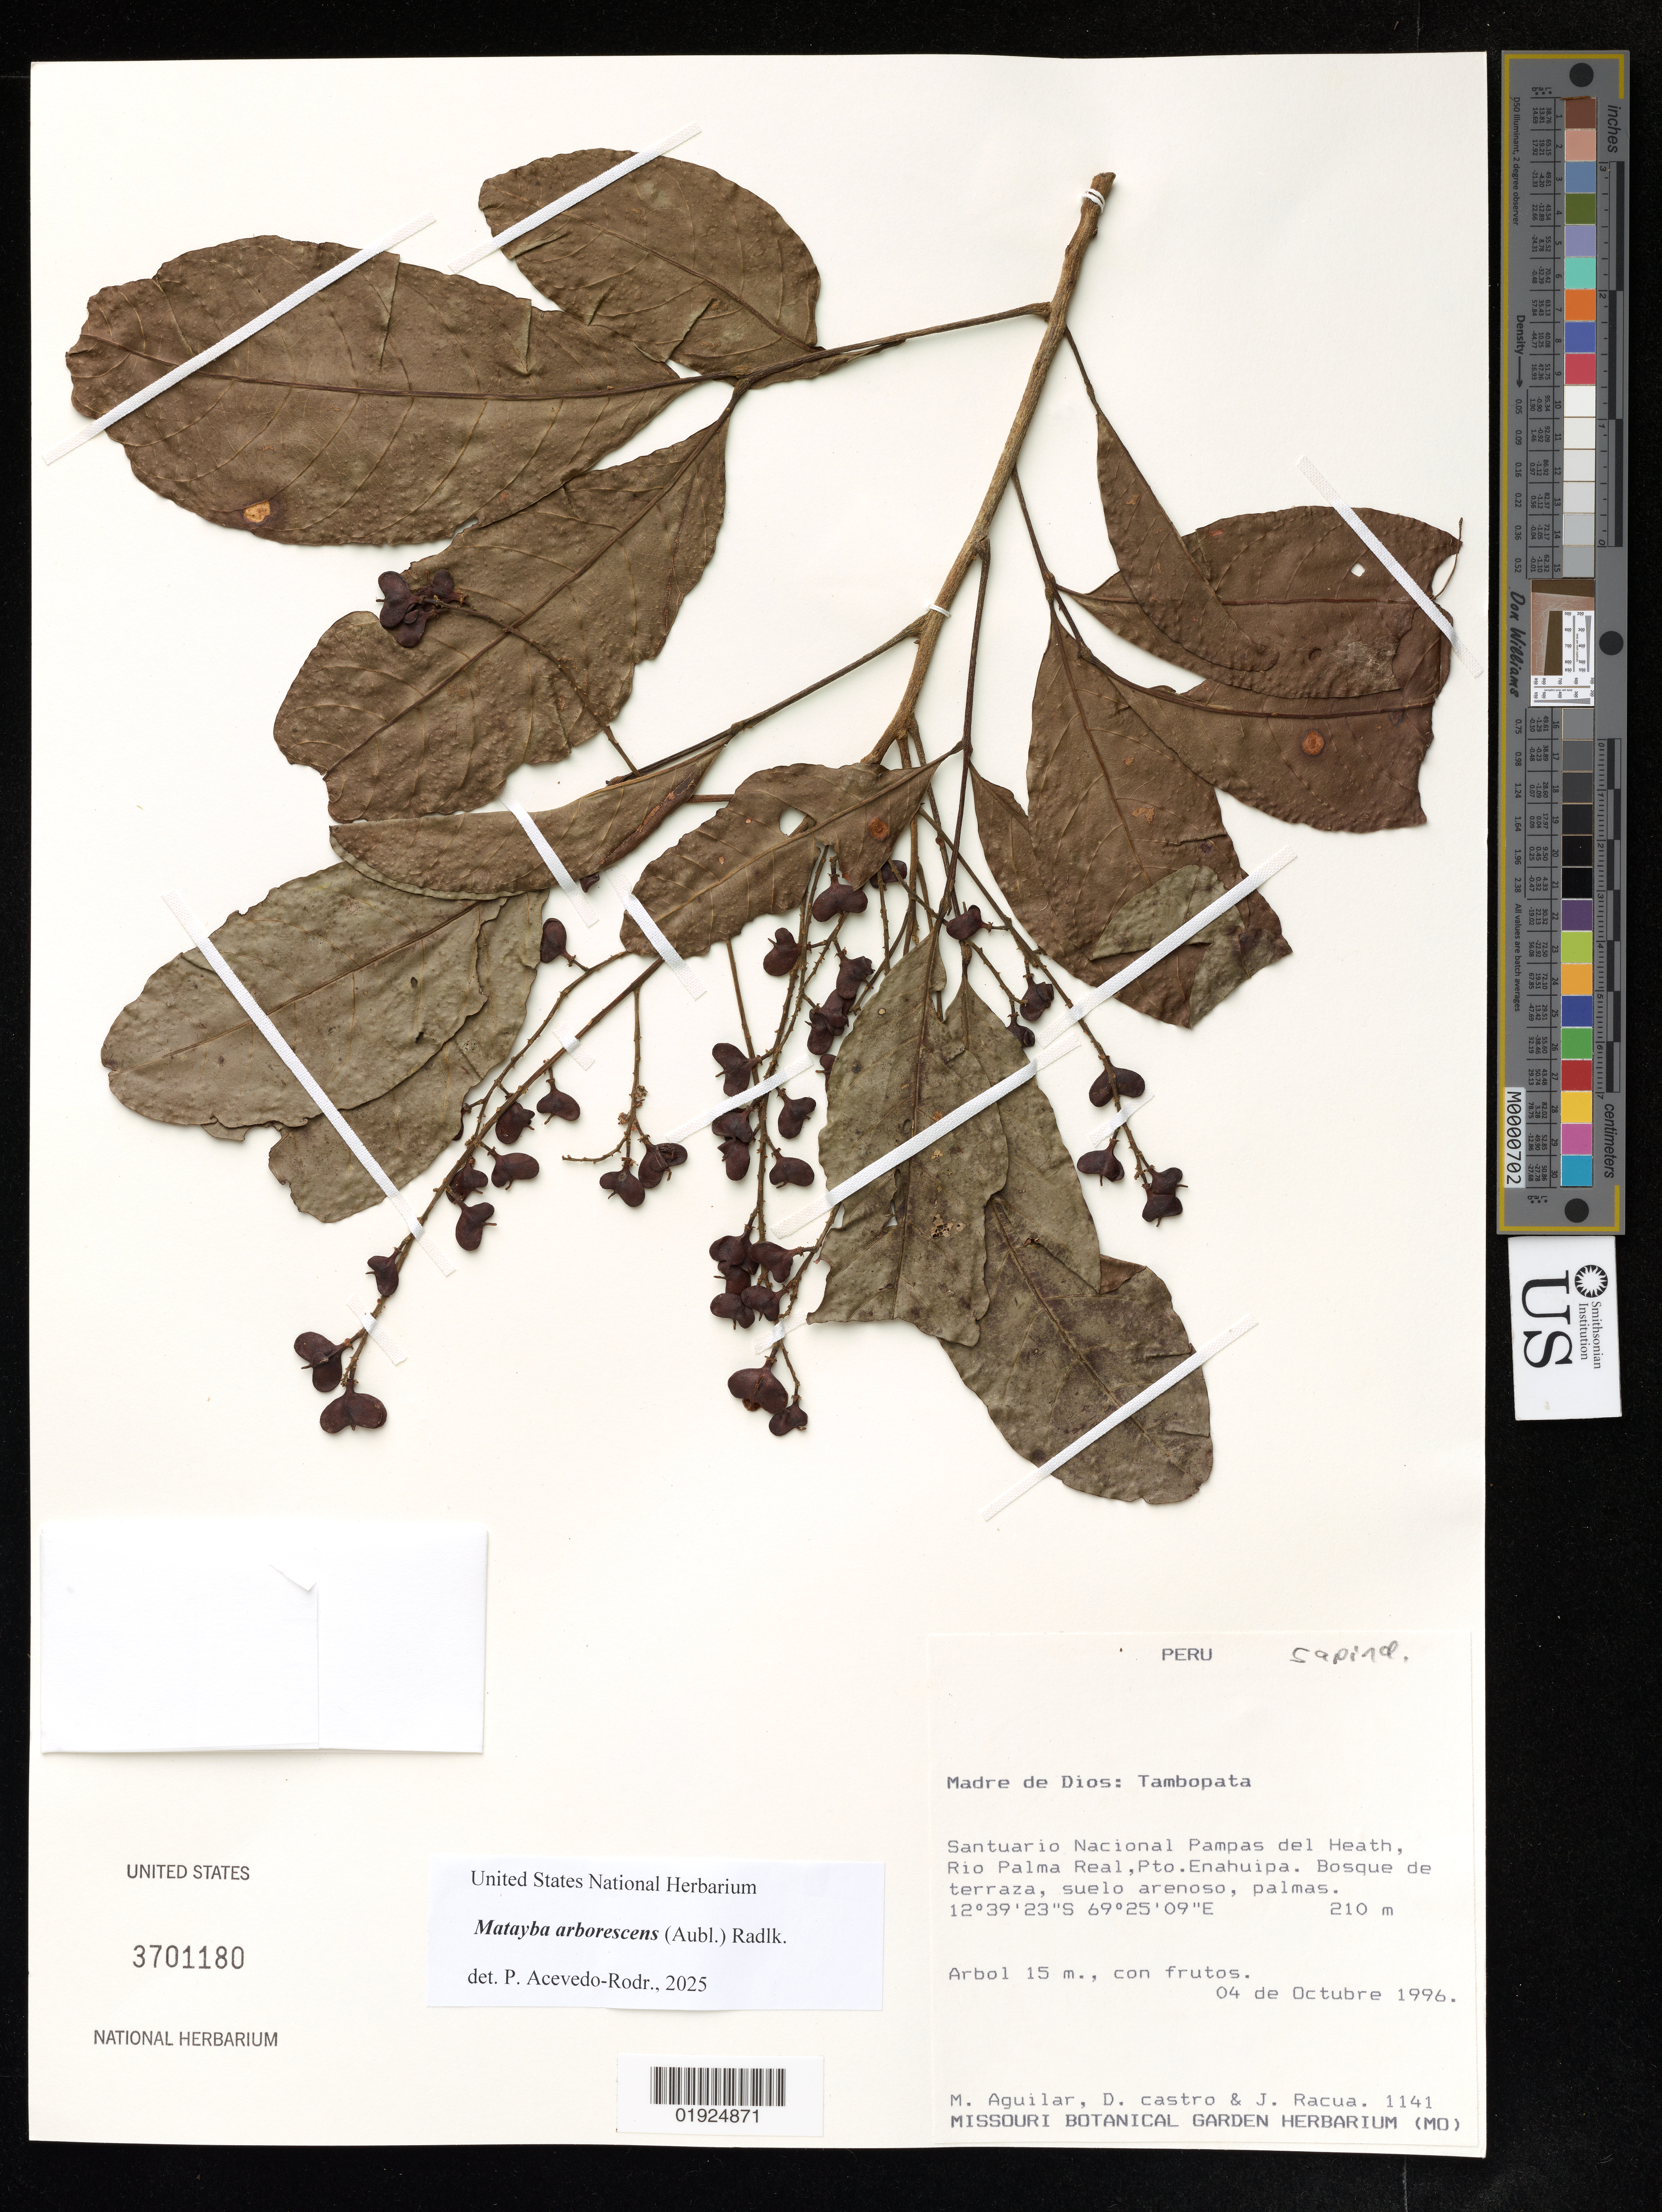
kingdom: Plantae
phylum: Tracheophyta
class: Magnoliopsida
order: Sapindales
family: Sapindaceae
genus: Matayba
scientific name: Matayba arborescens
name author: (Aubl.) Radlk.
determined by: Acevedo-Rodriguez, P., (US), Smithsonian Institution - National Museum of Natural History (UNITED STATES)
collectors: M. Aguilar, D. Castro & J. Racua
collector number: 1141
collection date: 1996-12-04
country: Peru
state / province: Madre de Dios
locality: Tambopata. Santuario Nacional Pampas del Heath, Río Palma Real, Pto Enahuipa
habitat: Bosque de terraza, suelo arenoso, palmas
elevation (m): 210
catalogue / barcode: US 3701180